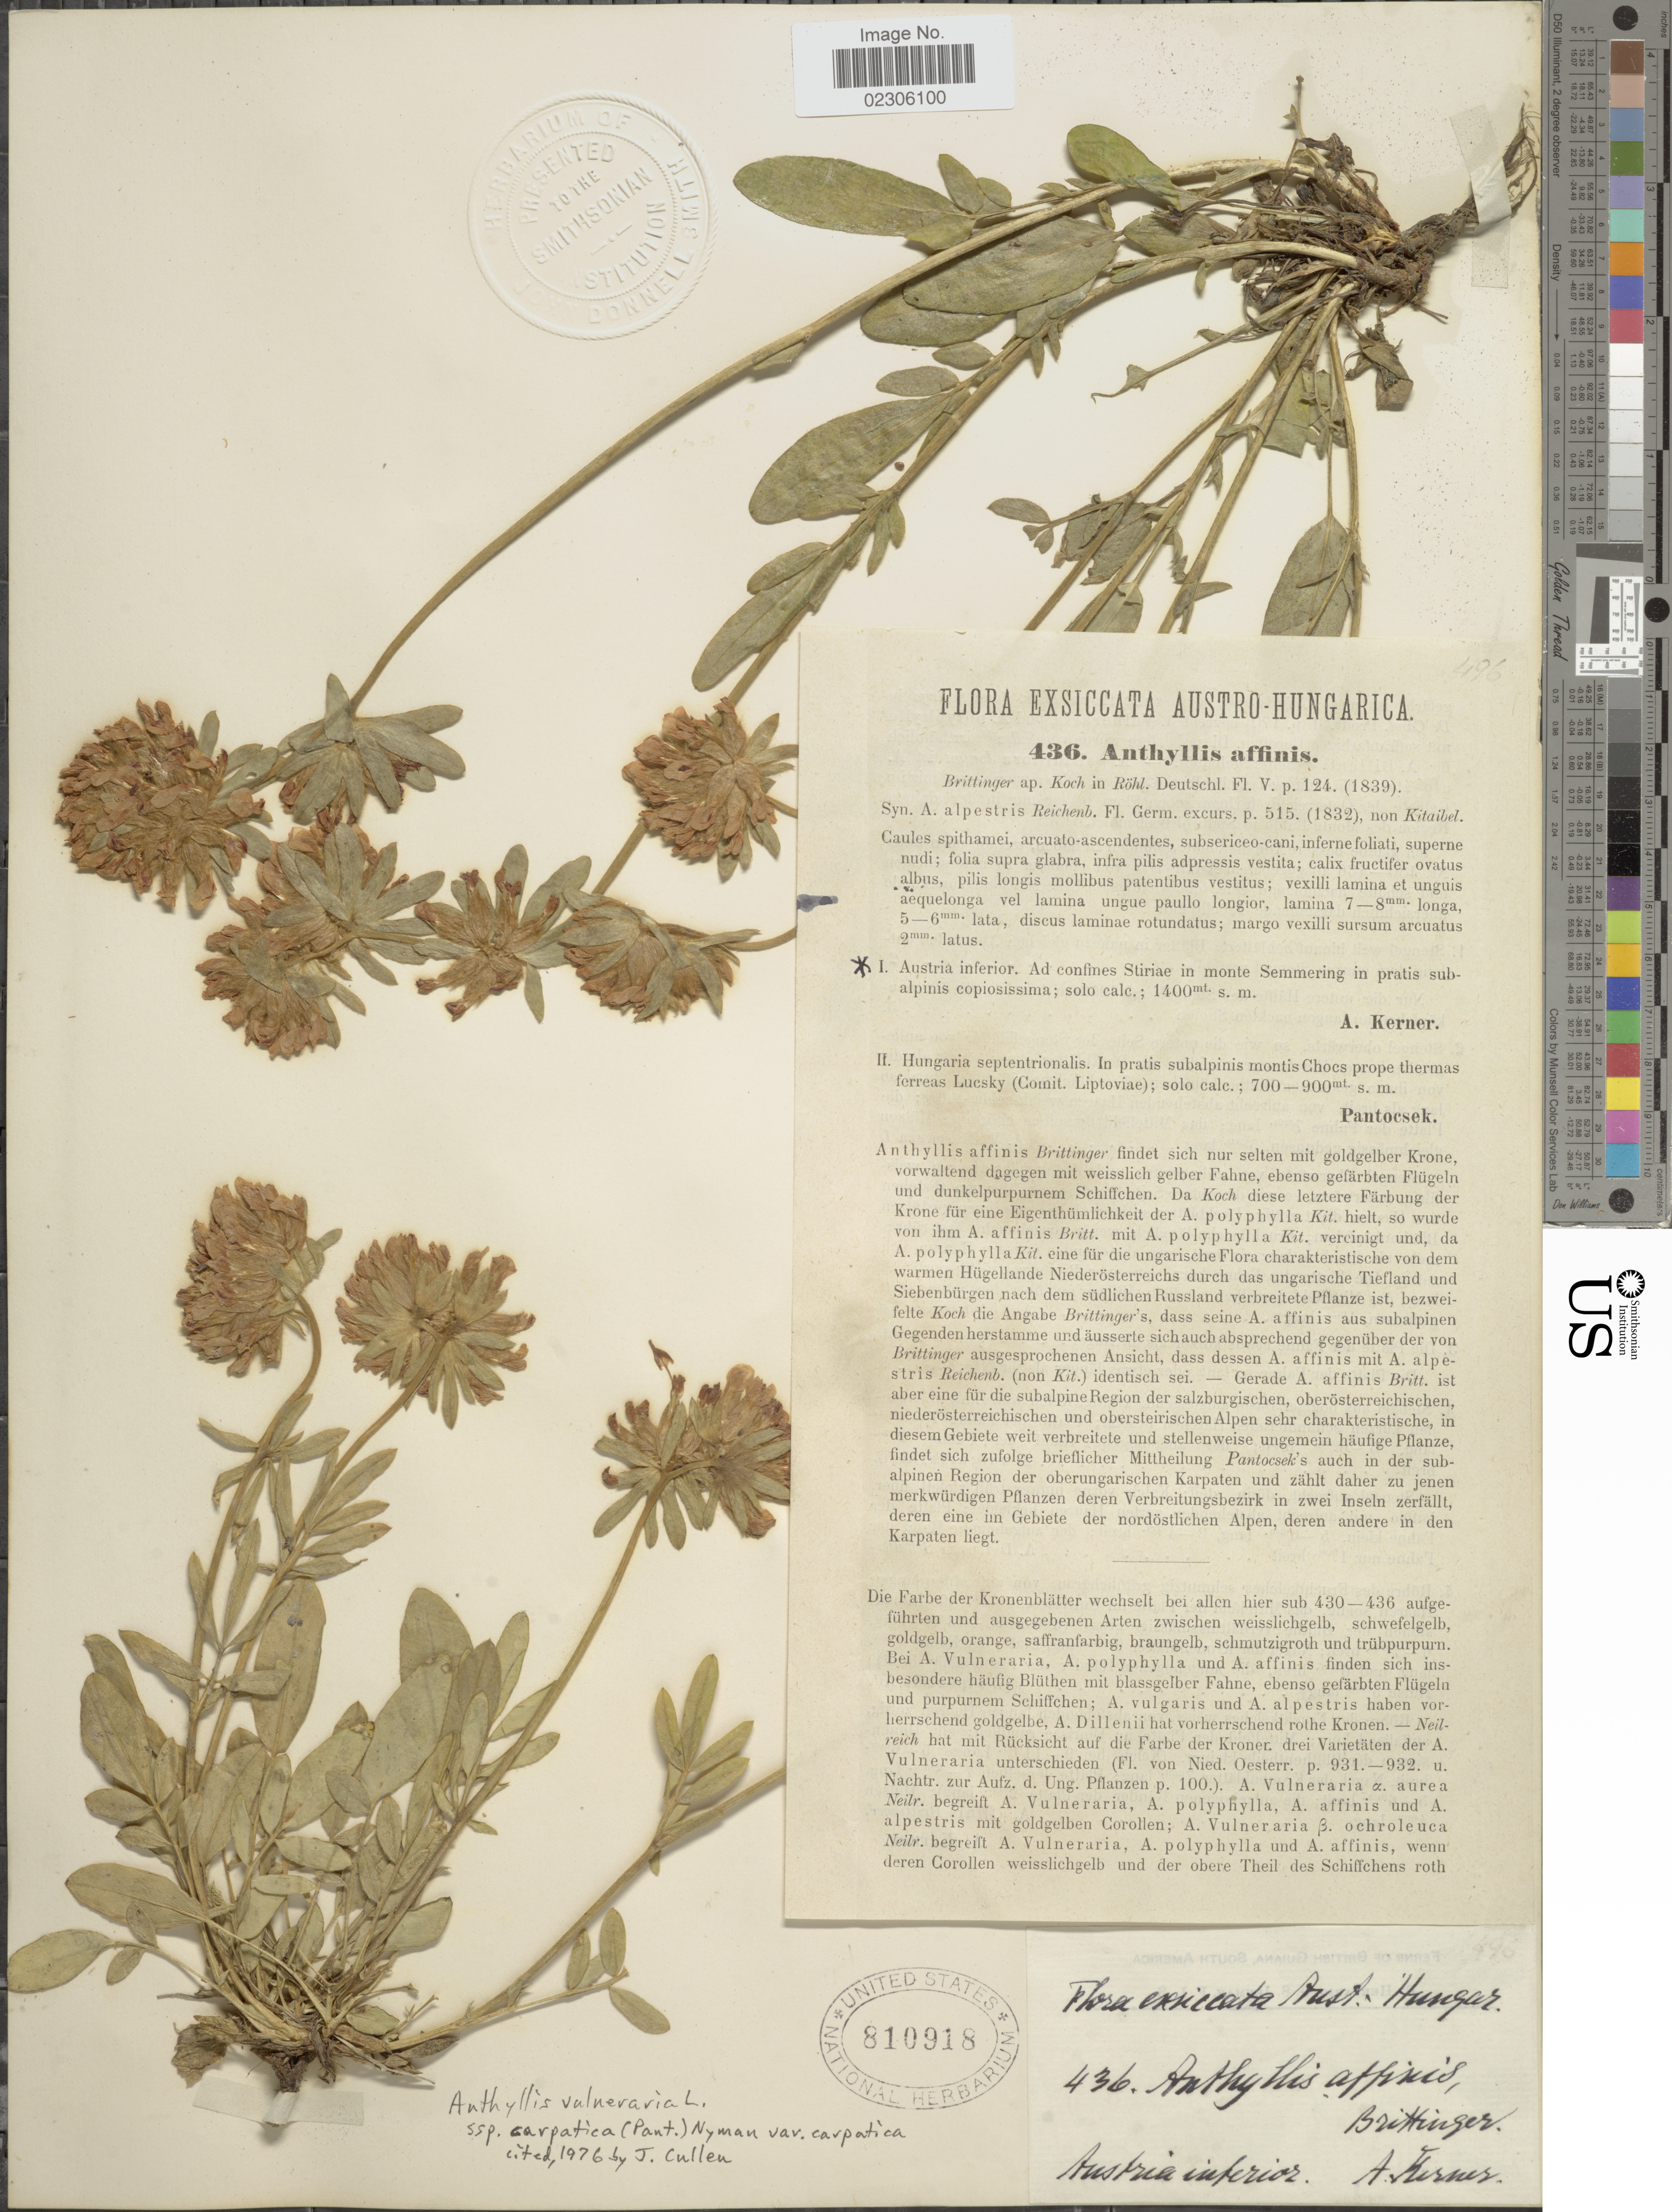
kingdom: Plantae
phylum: Tracheophyta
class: Magnoliopsida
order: Fabales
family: Fabaceae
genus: Anthyllis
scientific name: Anthyllis vulneraria subsp. carpatica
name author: Nyman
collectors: -. Kerner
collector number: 436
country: Austria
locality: Austria inferior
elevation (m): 1400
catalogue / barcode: US 810918